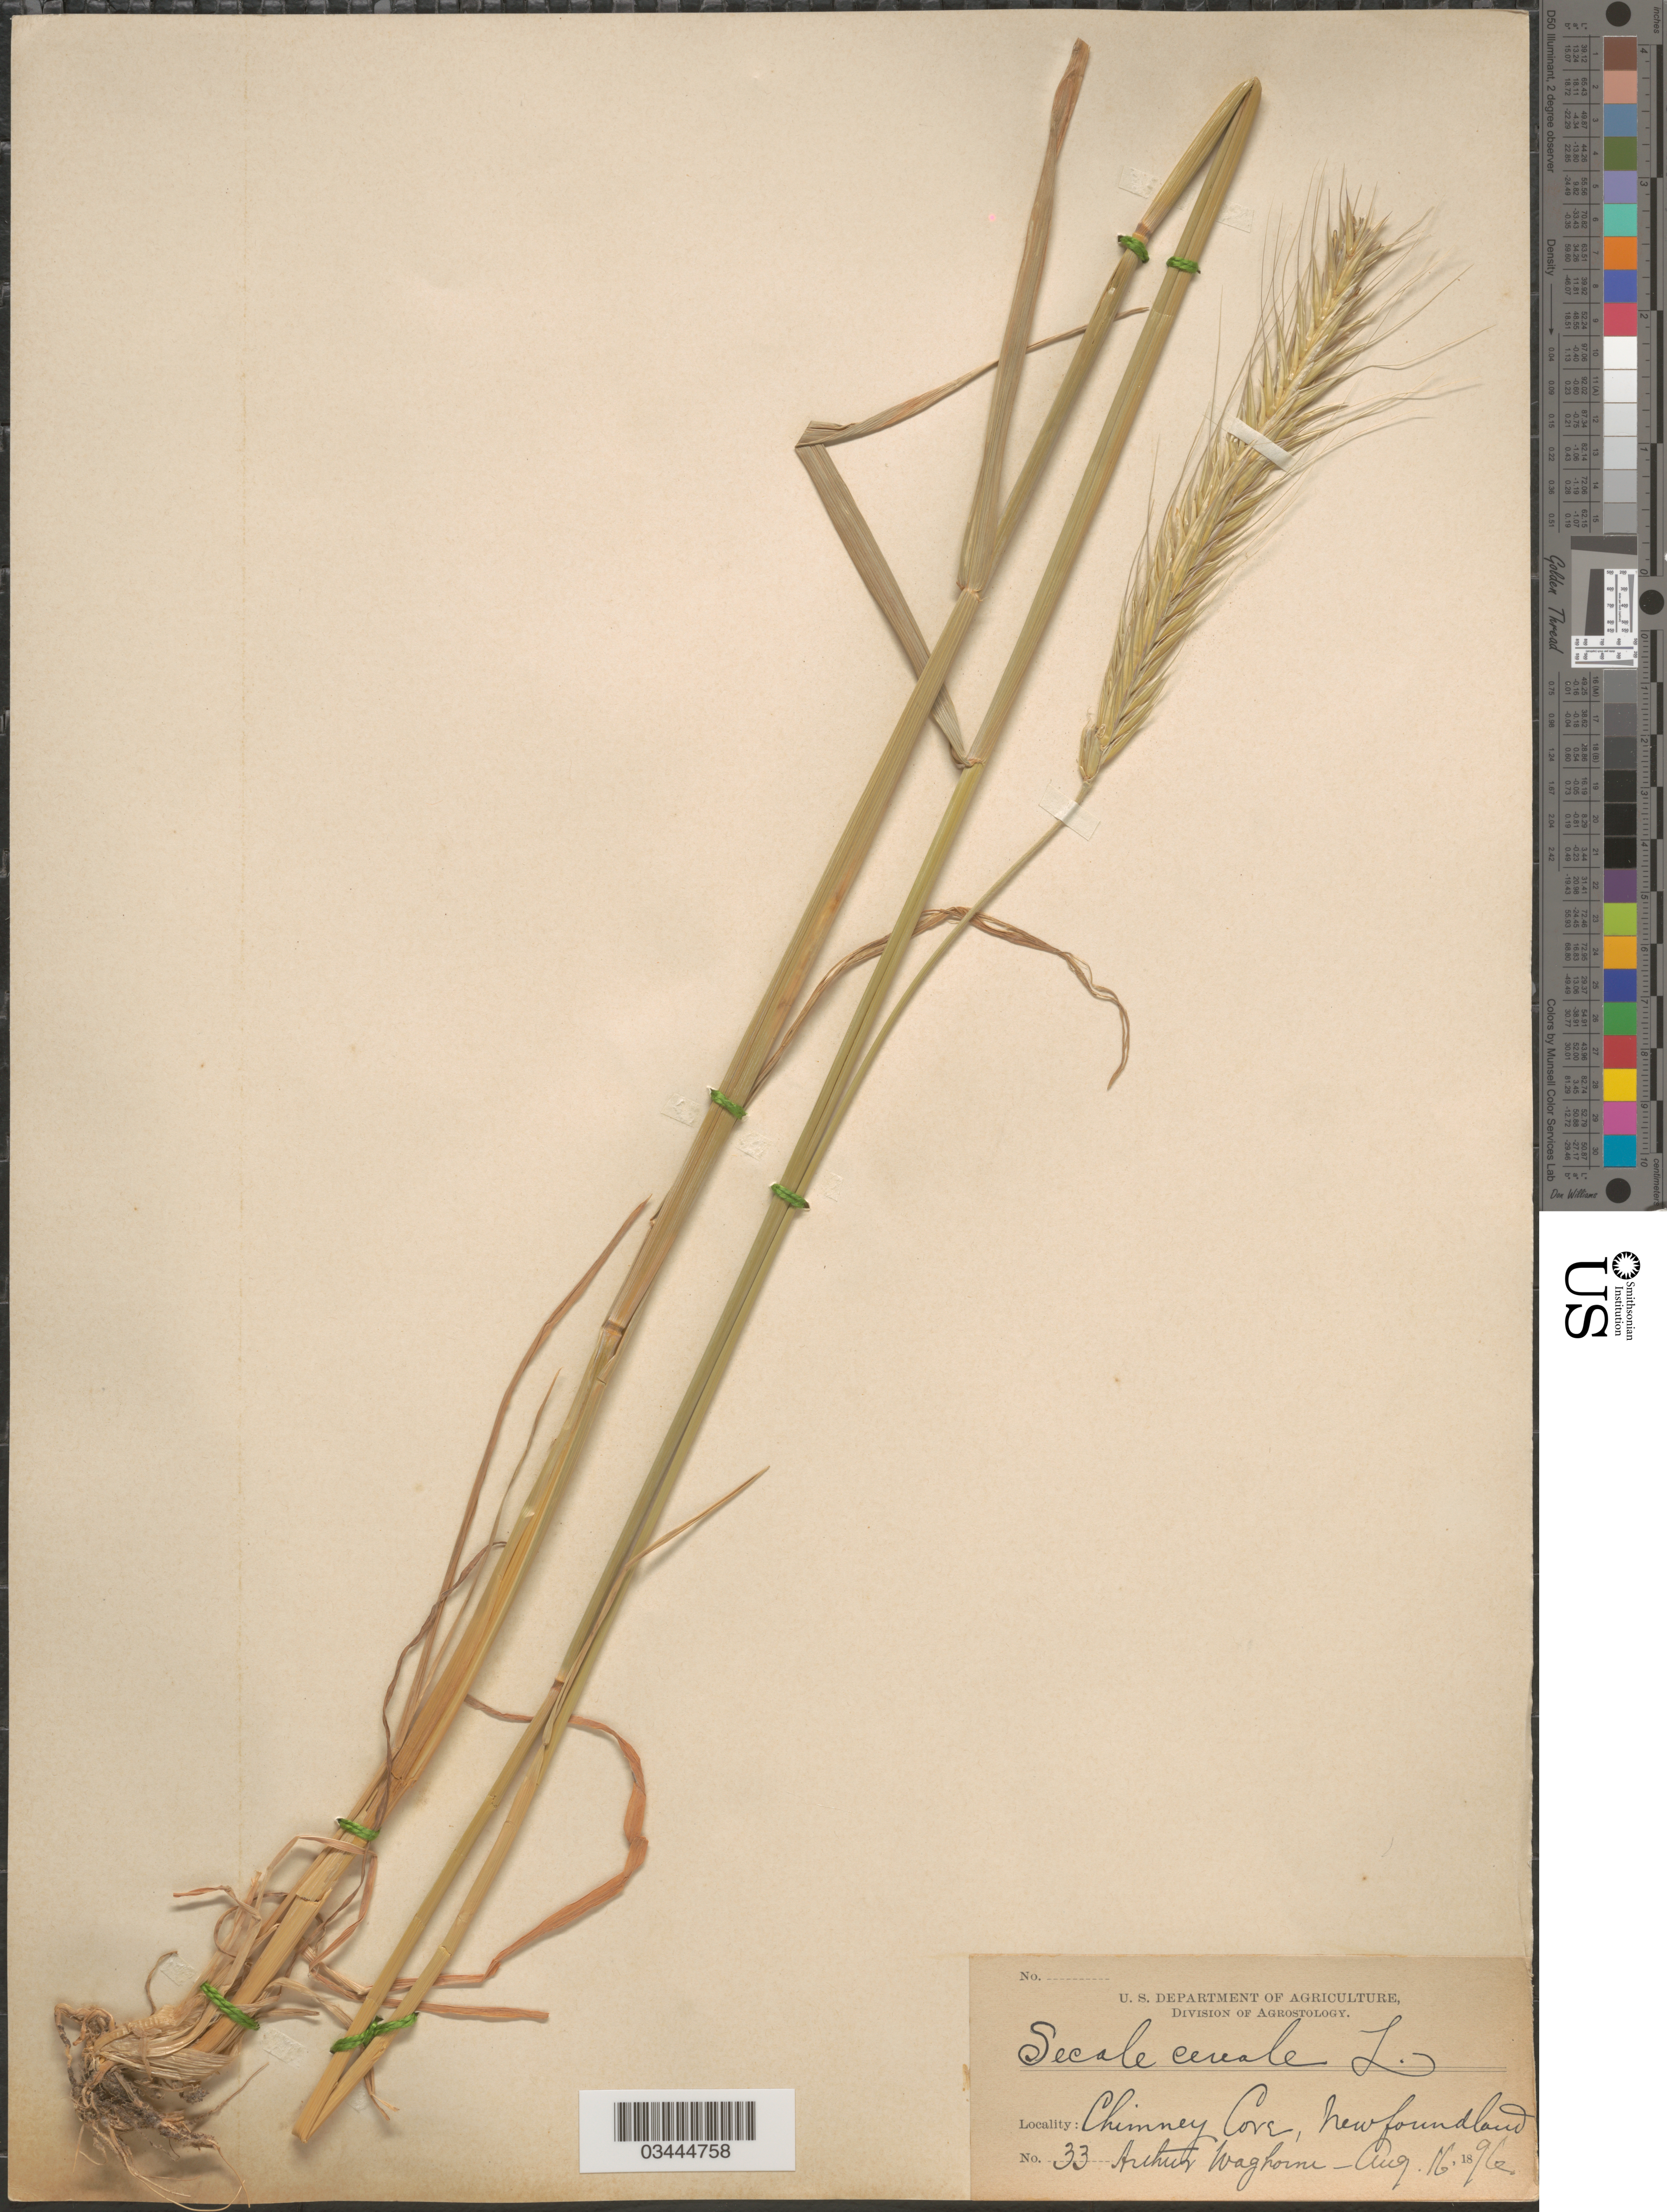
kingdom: Plantae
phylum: Tracheophyta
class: Liliopsida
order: Poales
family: Poaceae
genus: Secale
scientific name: Secale cereale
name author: L.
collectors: A. Waghorne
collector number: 33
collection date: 1896-08-16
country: Canada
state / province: Newfoundland and Labrador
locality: Chimney Cove.